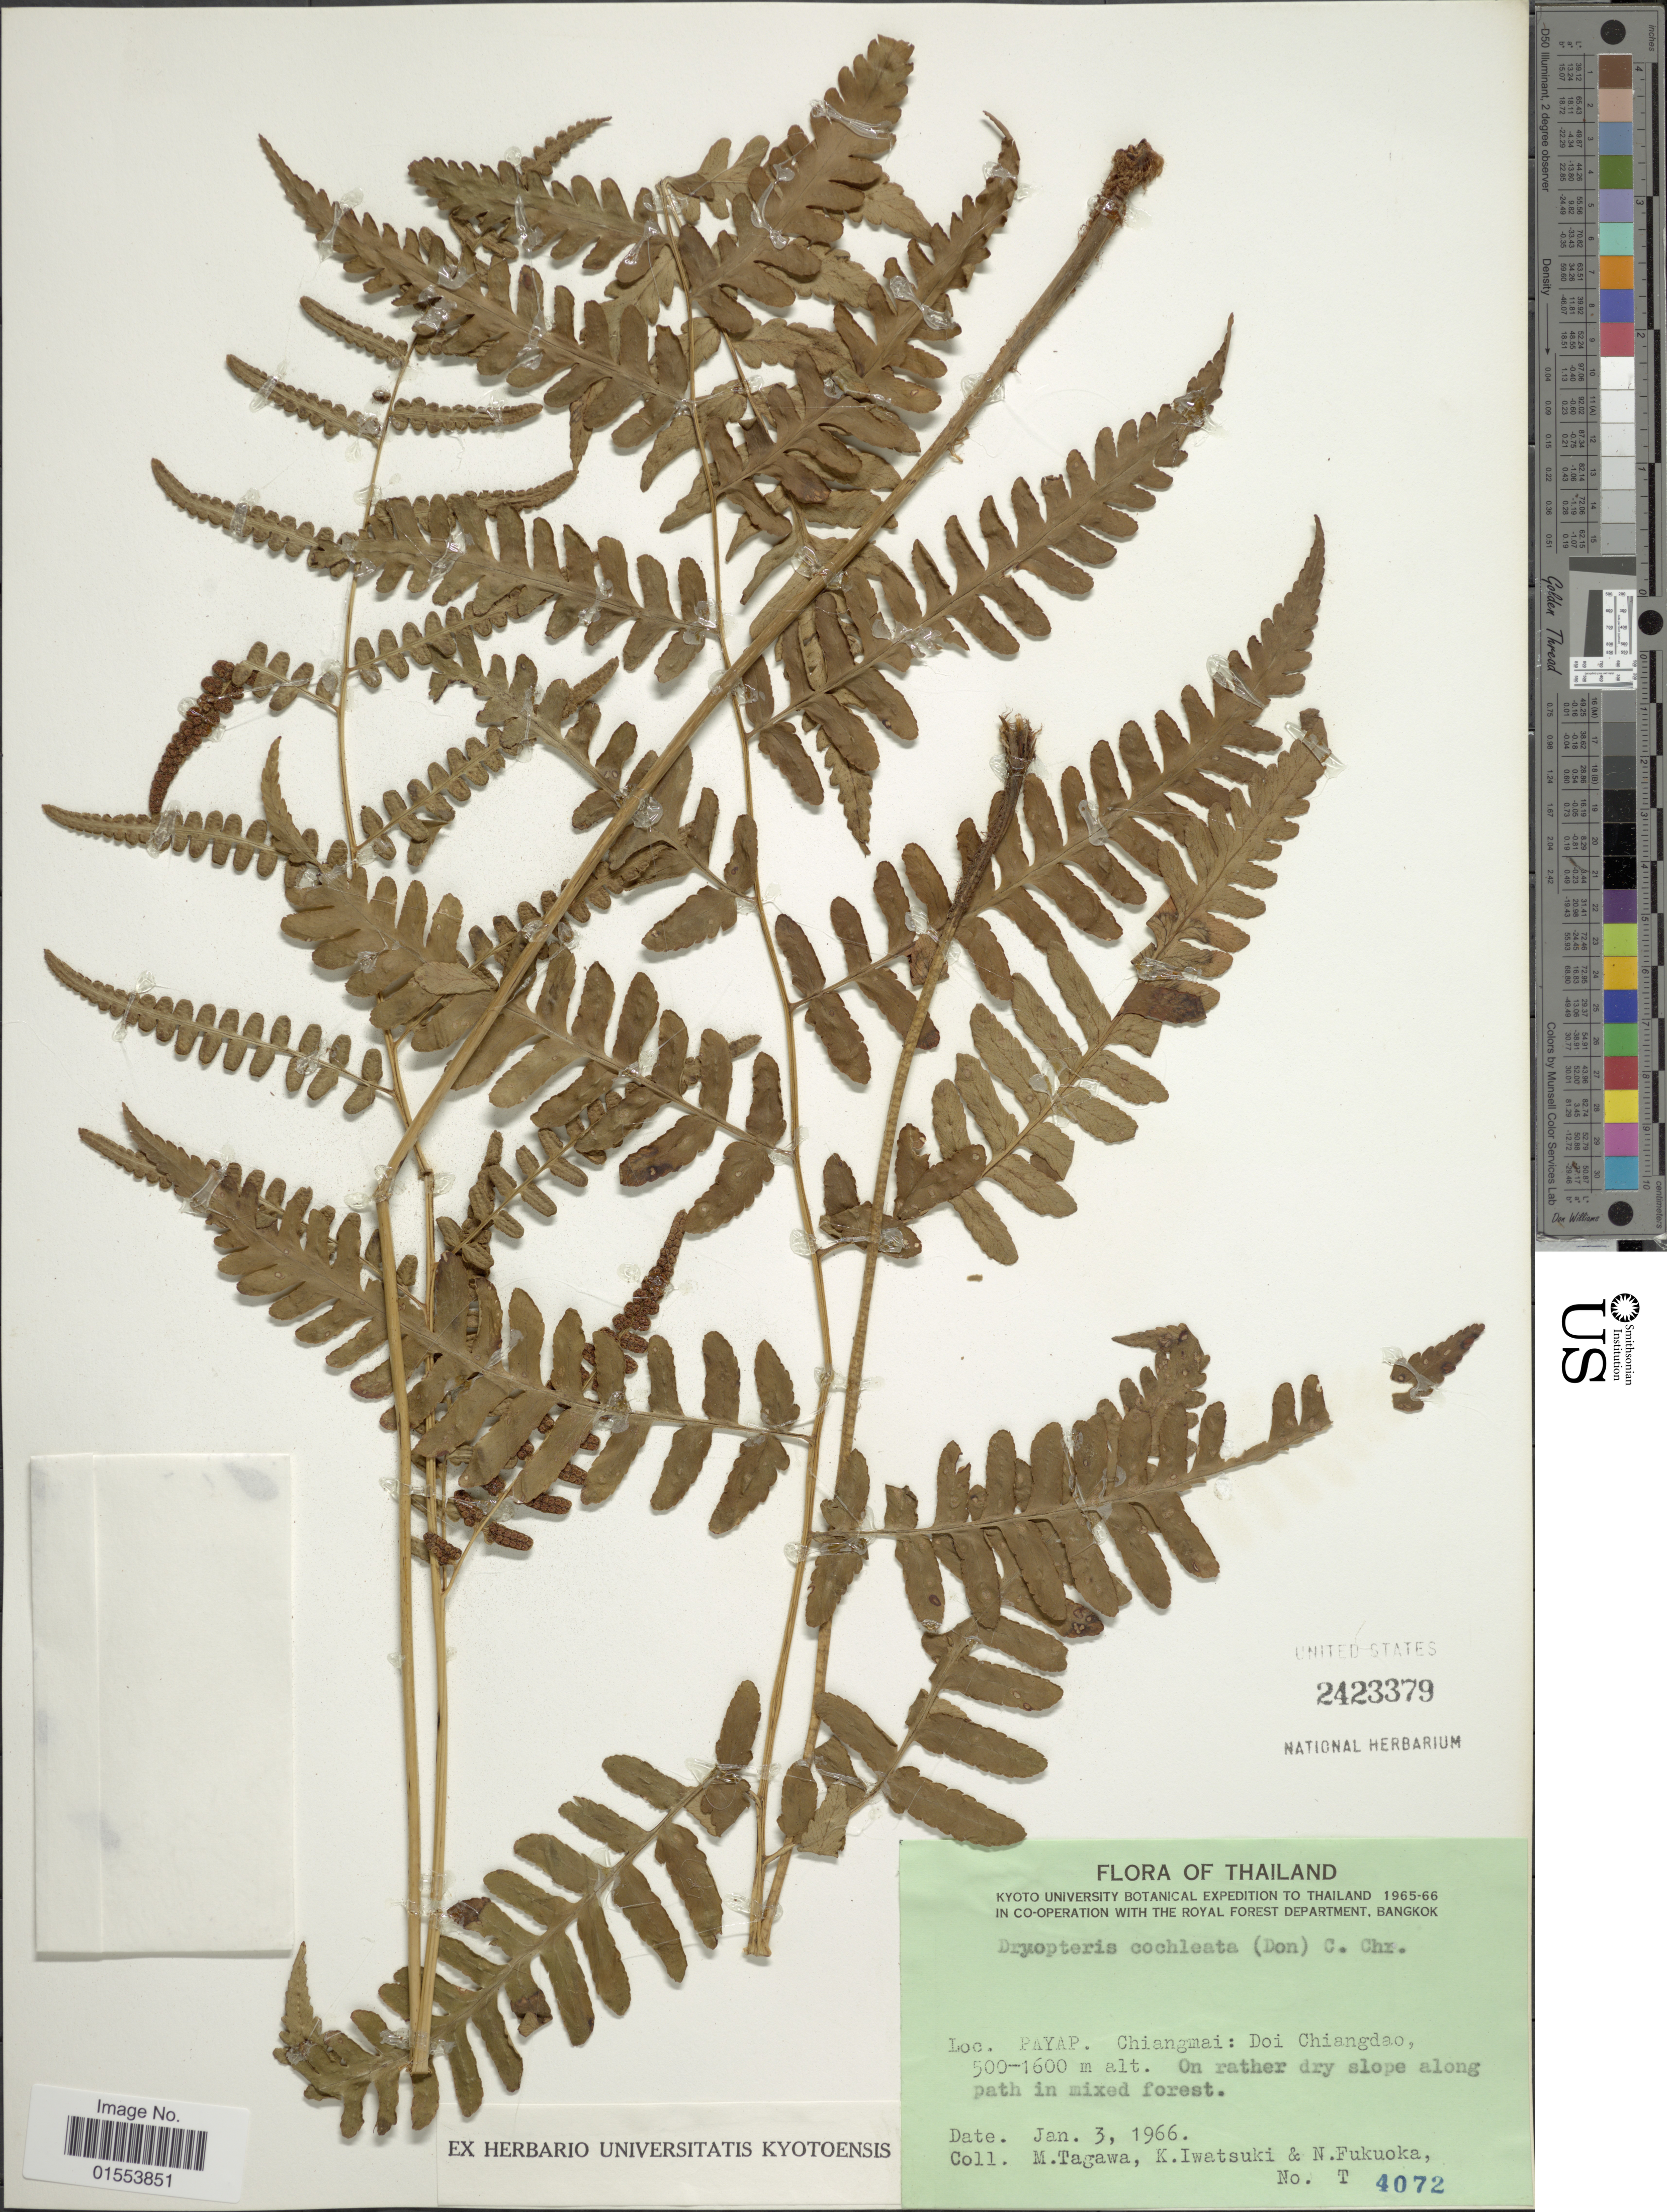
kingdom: Plantae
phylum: Tracheophyta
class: Polypodiopsida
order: Polypodiales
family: Dryopteridaceae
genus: Dryopteris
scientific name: Dryopteris cochleata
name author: (D. Don) C. Chr.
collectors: M. Tagawa, K. Iwatsuki & N. Fukuoka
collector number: T4072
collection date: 1966-01-03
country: Thailand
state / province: Chiang Mai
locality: Thailand. Payap. Chiangmai: Doi Chaingdao.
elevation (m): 500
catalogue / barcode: US 2423379